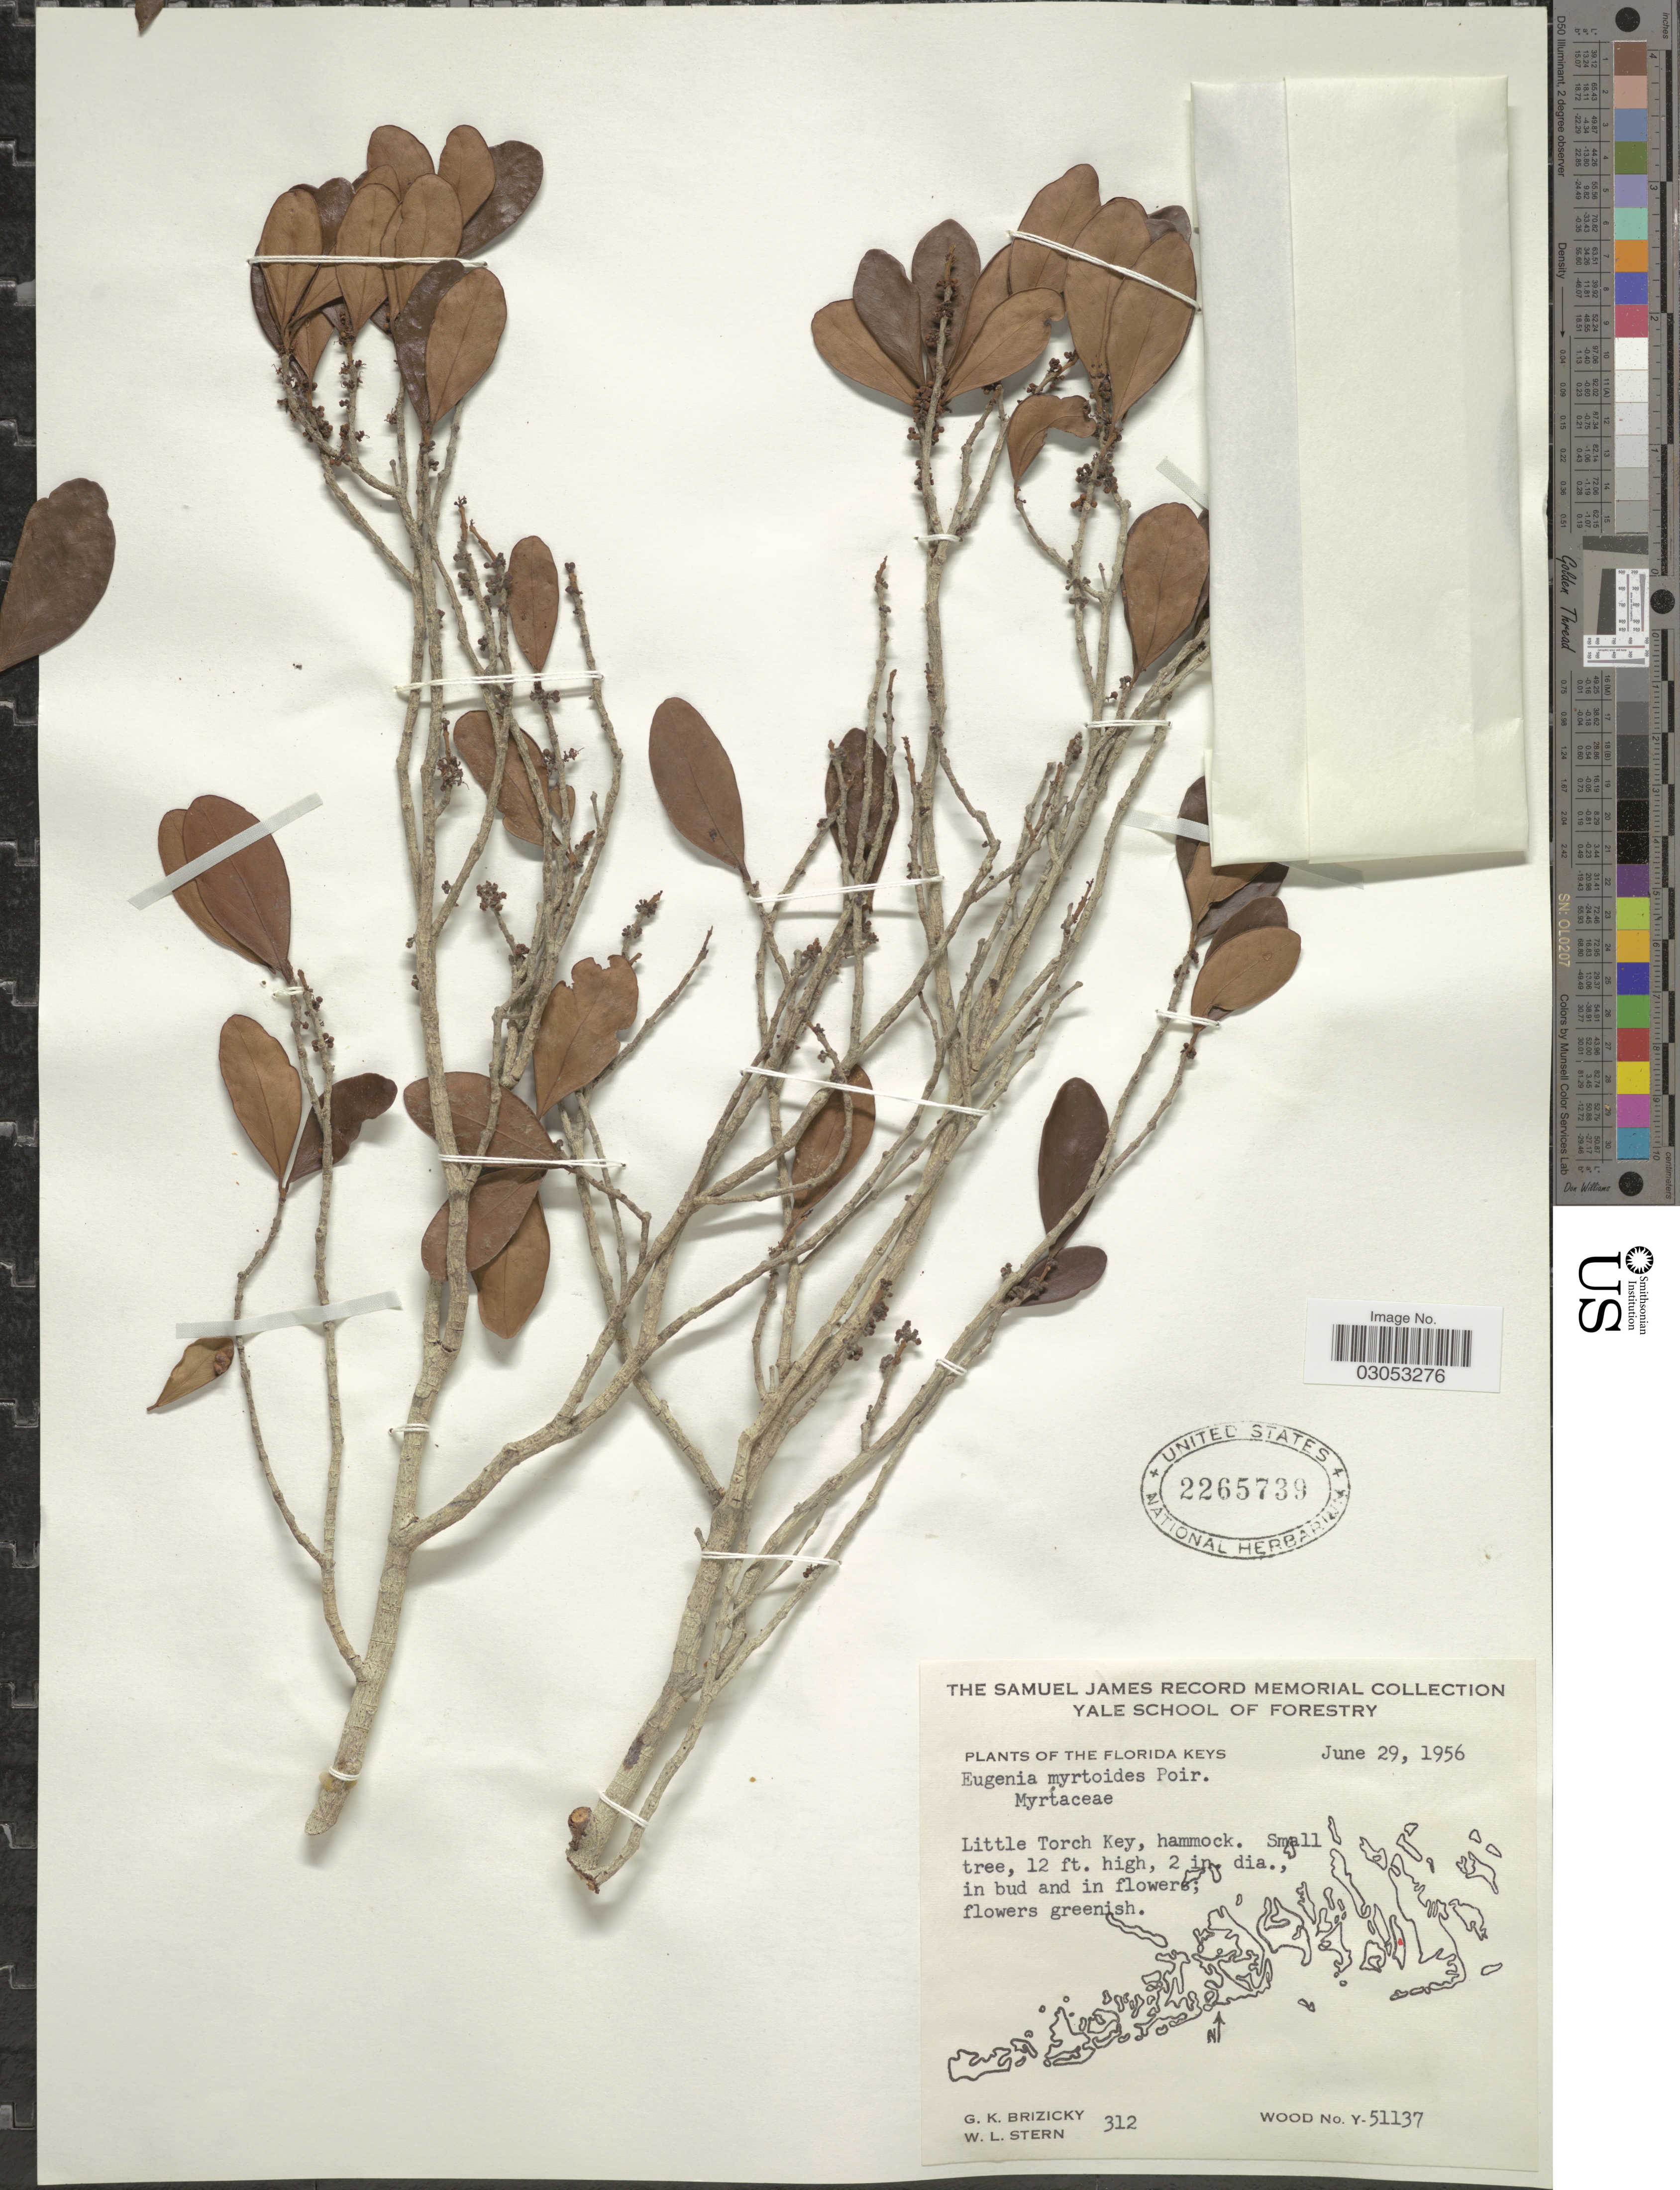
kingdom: Plantae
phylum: Tracheophyta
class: Magnoliopsida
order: Myrtales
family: Myrtaceae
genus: Eugenia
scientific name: Eugenia foetida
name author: Pers.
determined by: Strong, Mark T., (BOT), Smithsonian Institution - National Museum of Natural History (UNITED STATES)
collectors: G. K. Brizicky & W. L. Stern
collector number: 312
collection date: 1956-06-29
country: United States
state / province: Florida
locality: The Florida Keys, Little Torch Key, hammock.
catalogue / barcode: US 2265739